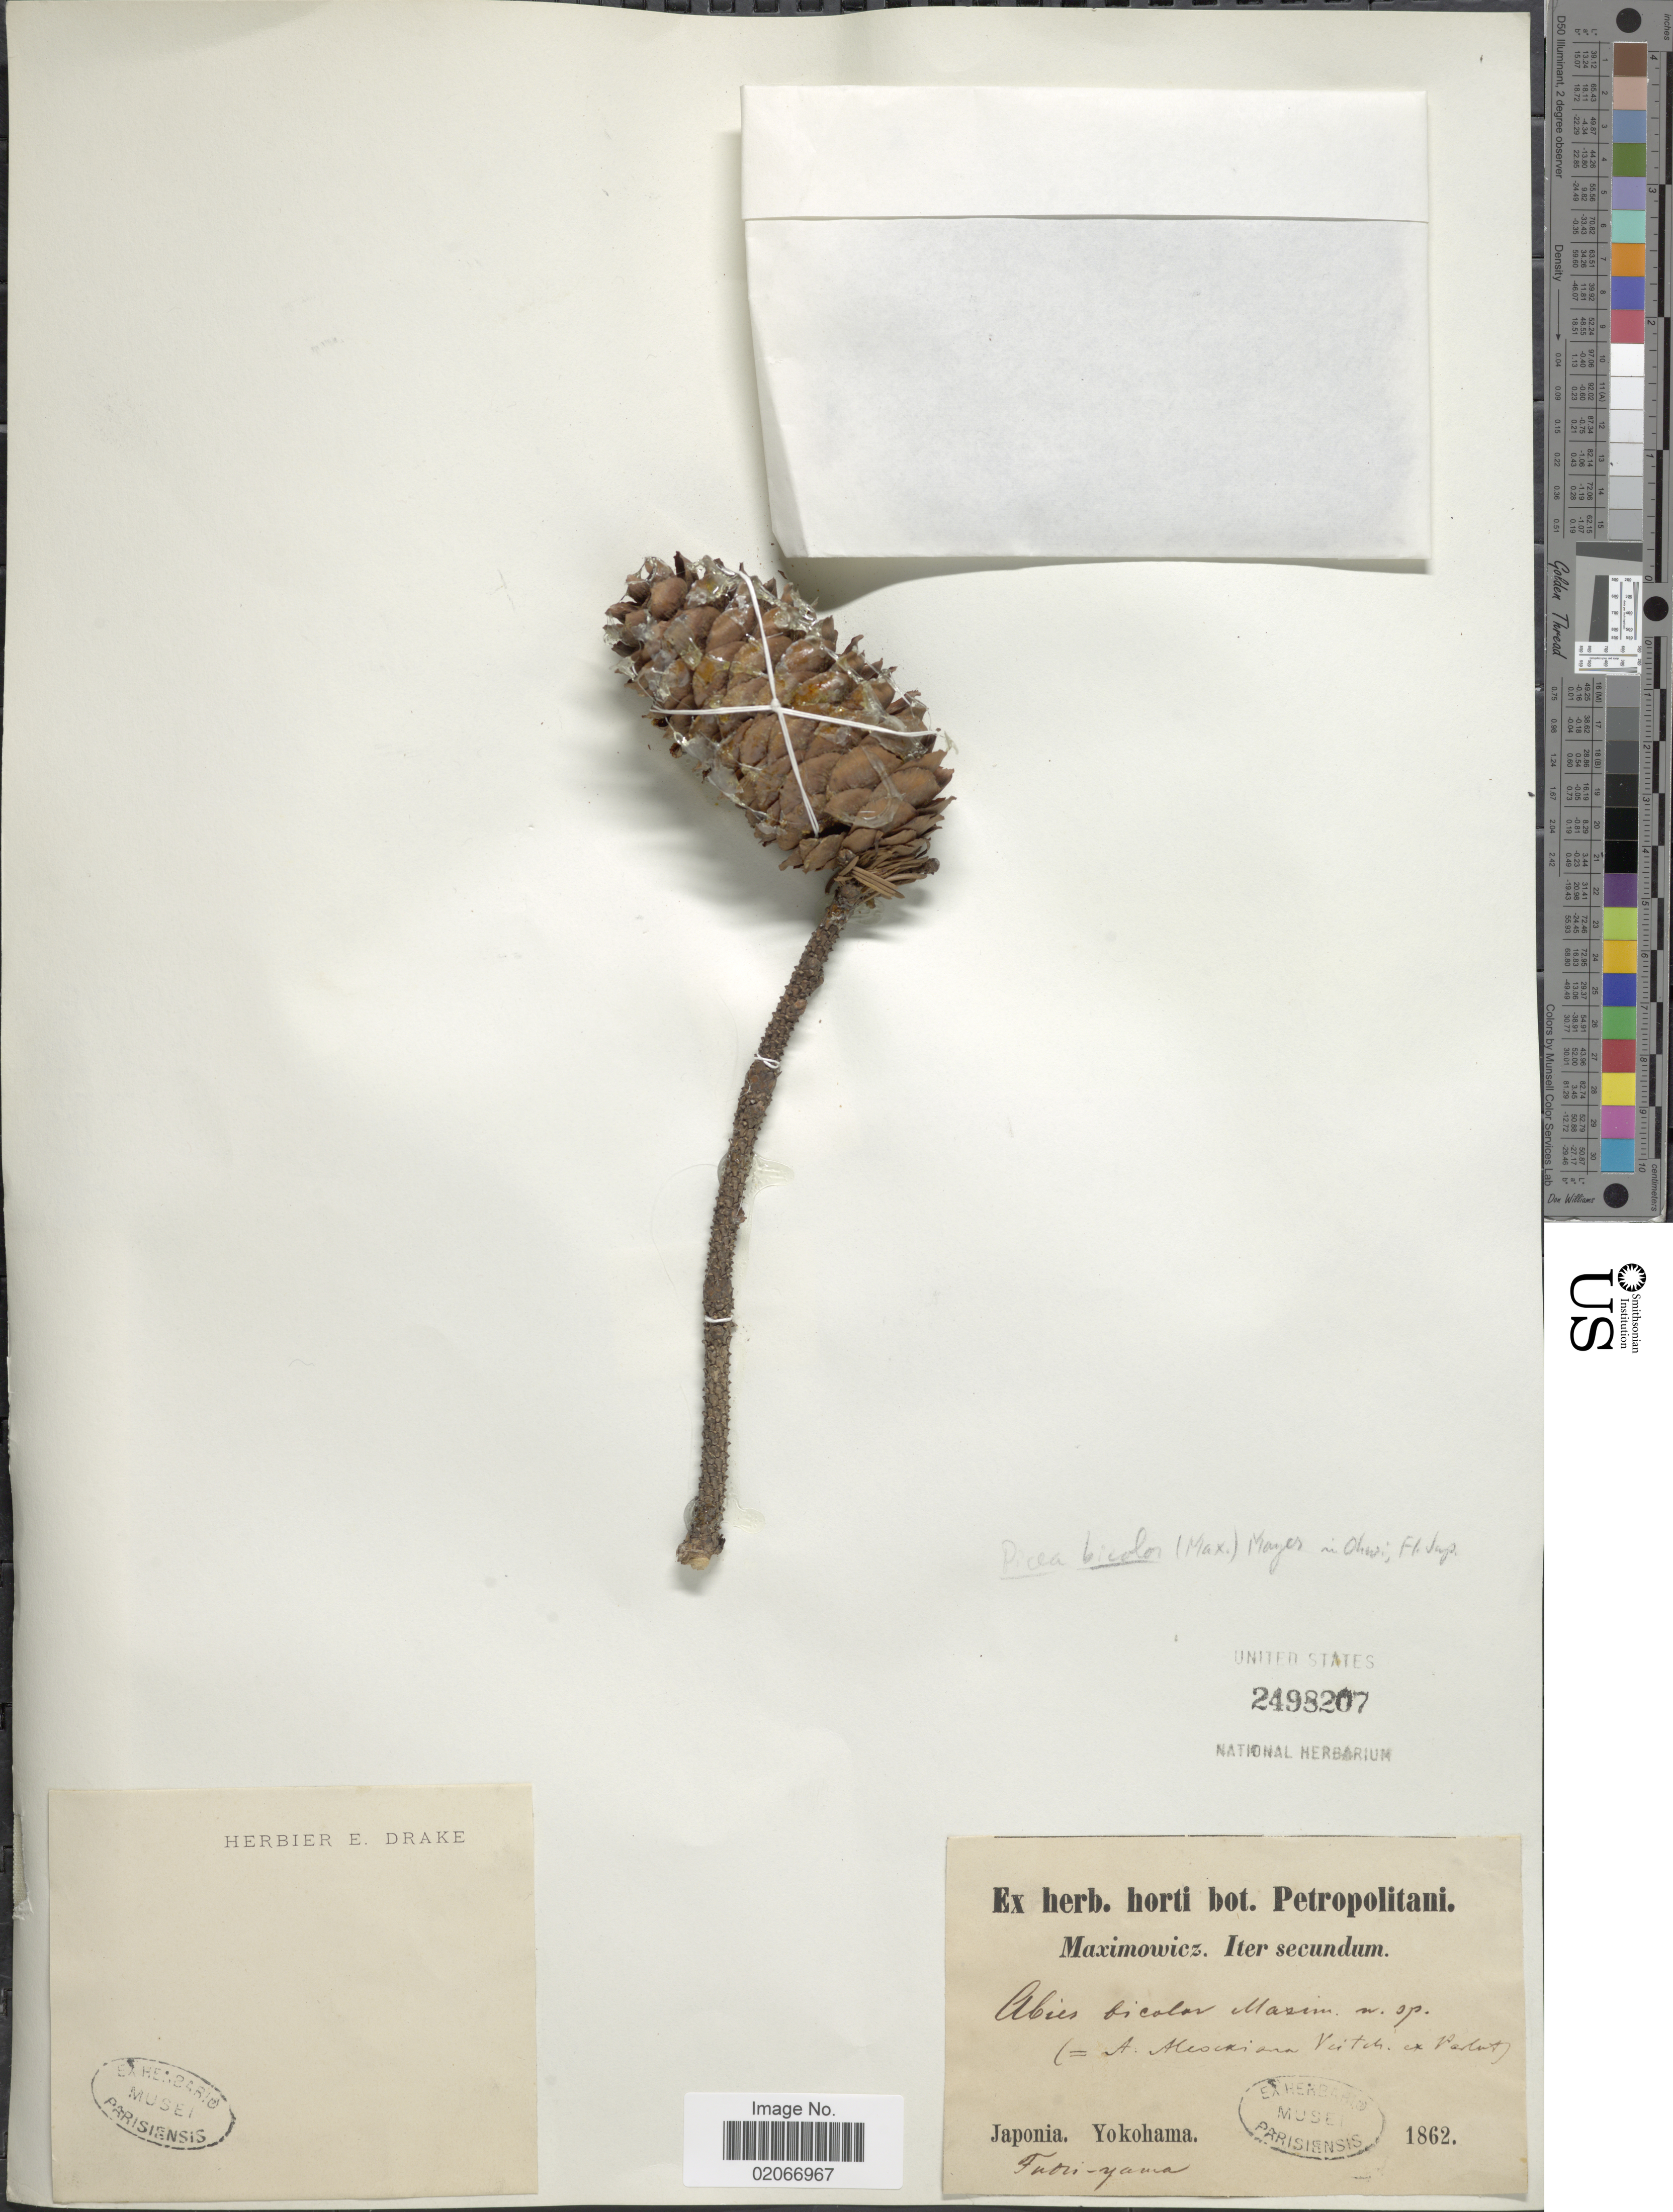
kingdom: Plantae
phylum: Tracheophyta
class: Pinopsida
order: Pinales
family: Pinaceae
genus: Picea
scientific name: Picea bicolor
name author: (Maxim.) Mayr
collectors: ex herb. E. Drake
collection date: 1862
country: Japan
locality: Yokohama, Fudzi-yama.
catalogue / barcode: US 2498207